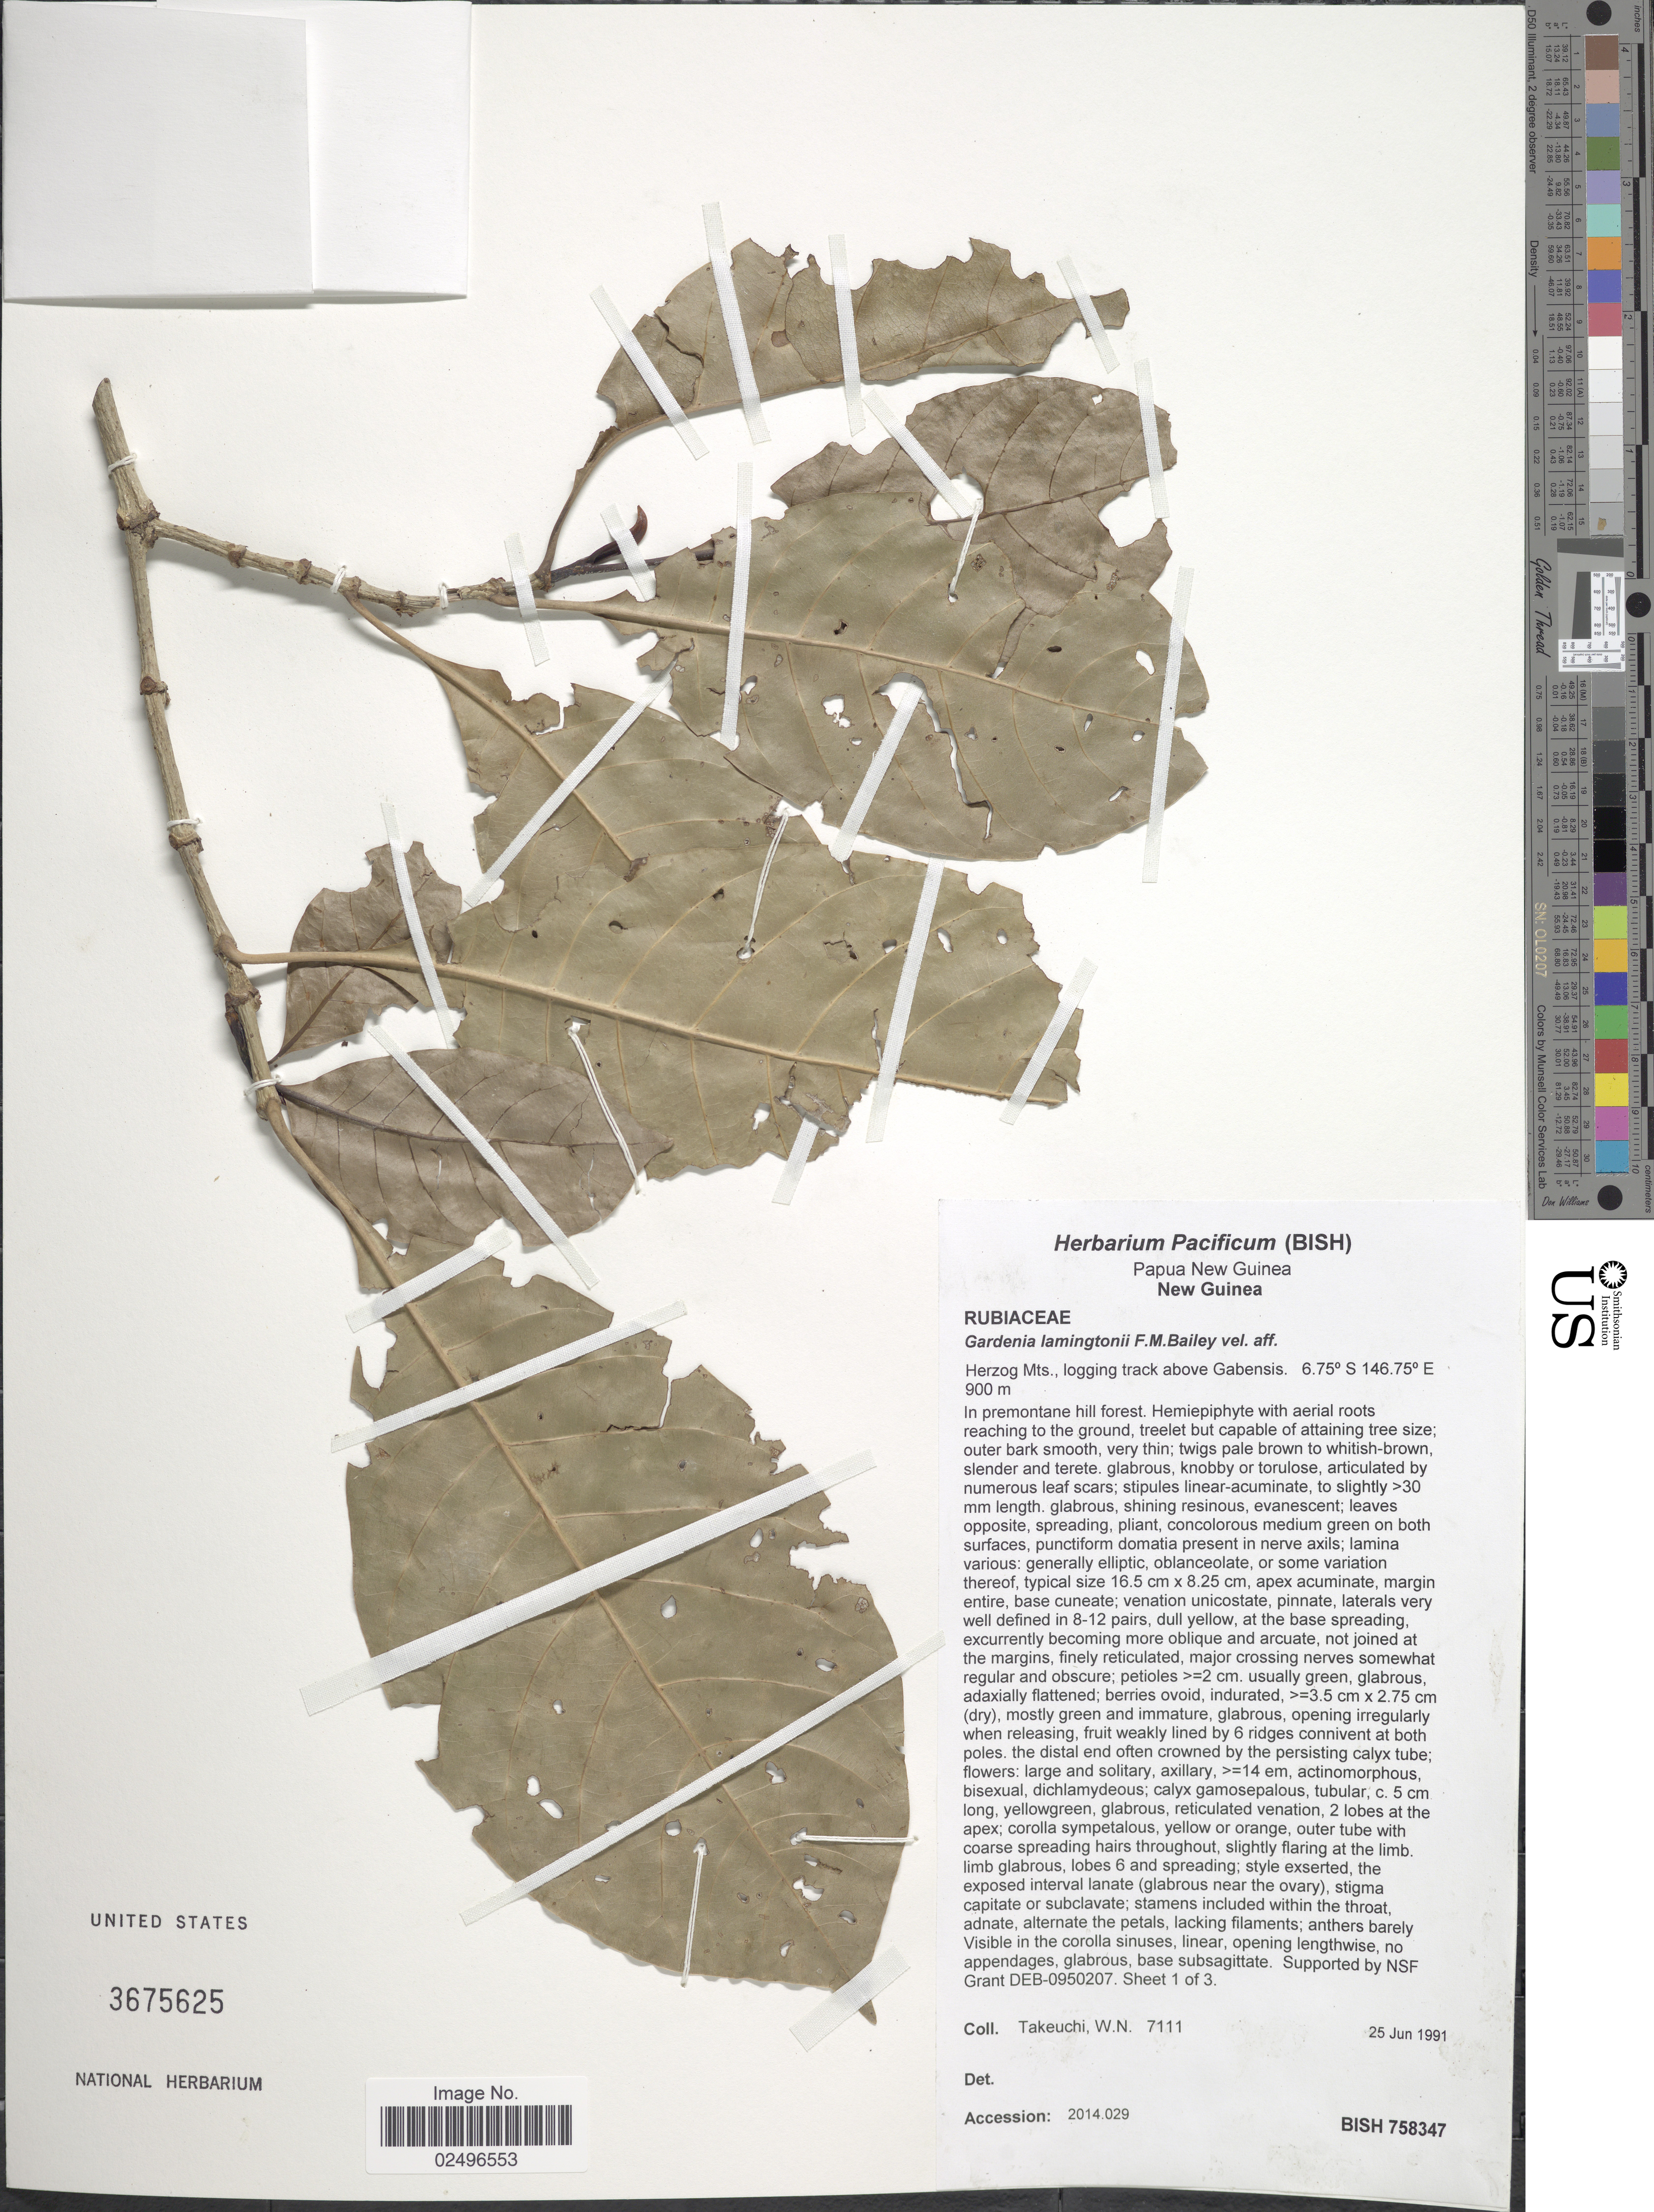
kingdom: Plantae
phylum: Tracheophyta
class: Magnoliopsida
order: Gentianales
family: Rubiaceae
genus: Gardenia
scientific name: Gardenia lamingtonii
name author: F.M. Bailey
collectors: W. Takeuchi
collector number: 7111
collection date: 1991-06-25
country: Papua New Guinea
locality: New Guinea, Herzog Mts., logging track above Gabensis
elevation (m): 900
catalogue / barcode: US 3675625